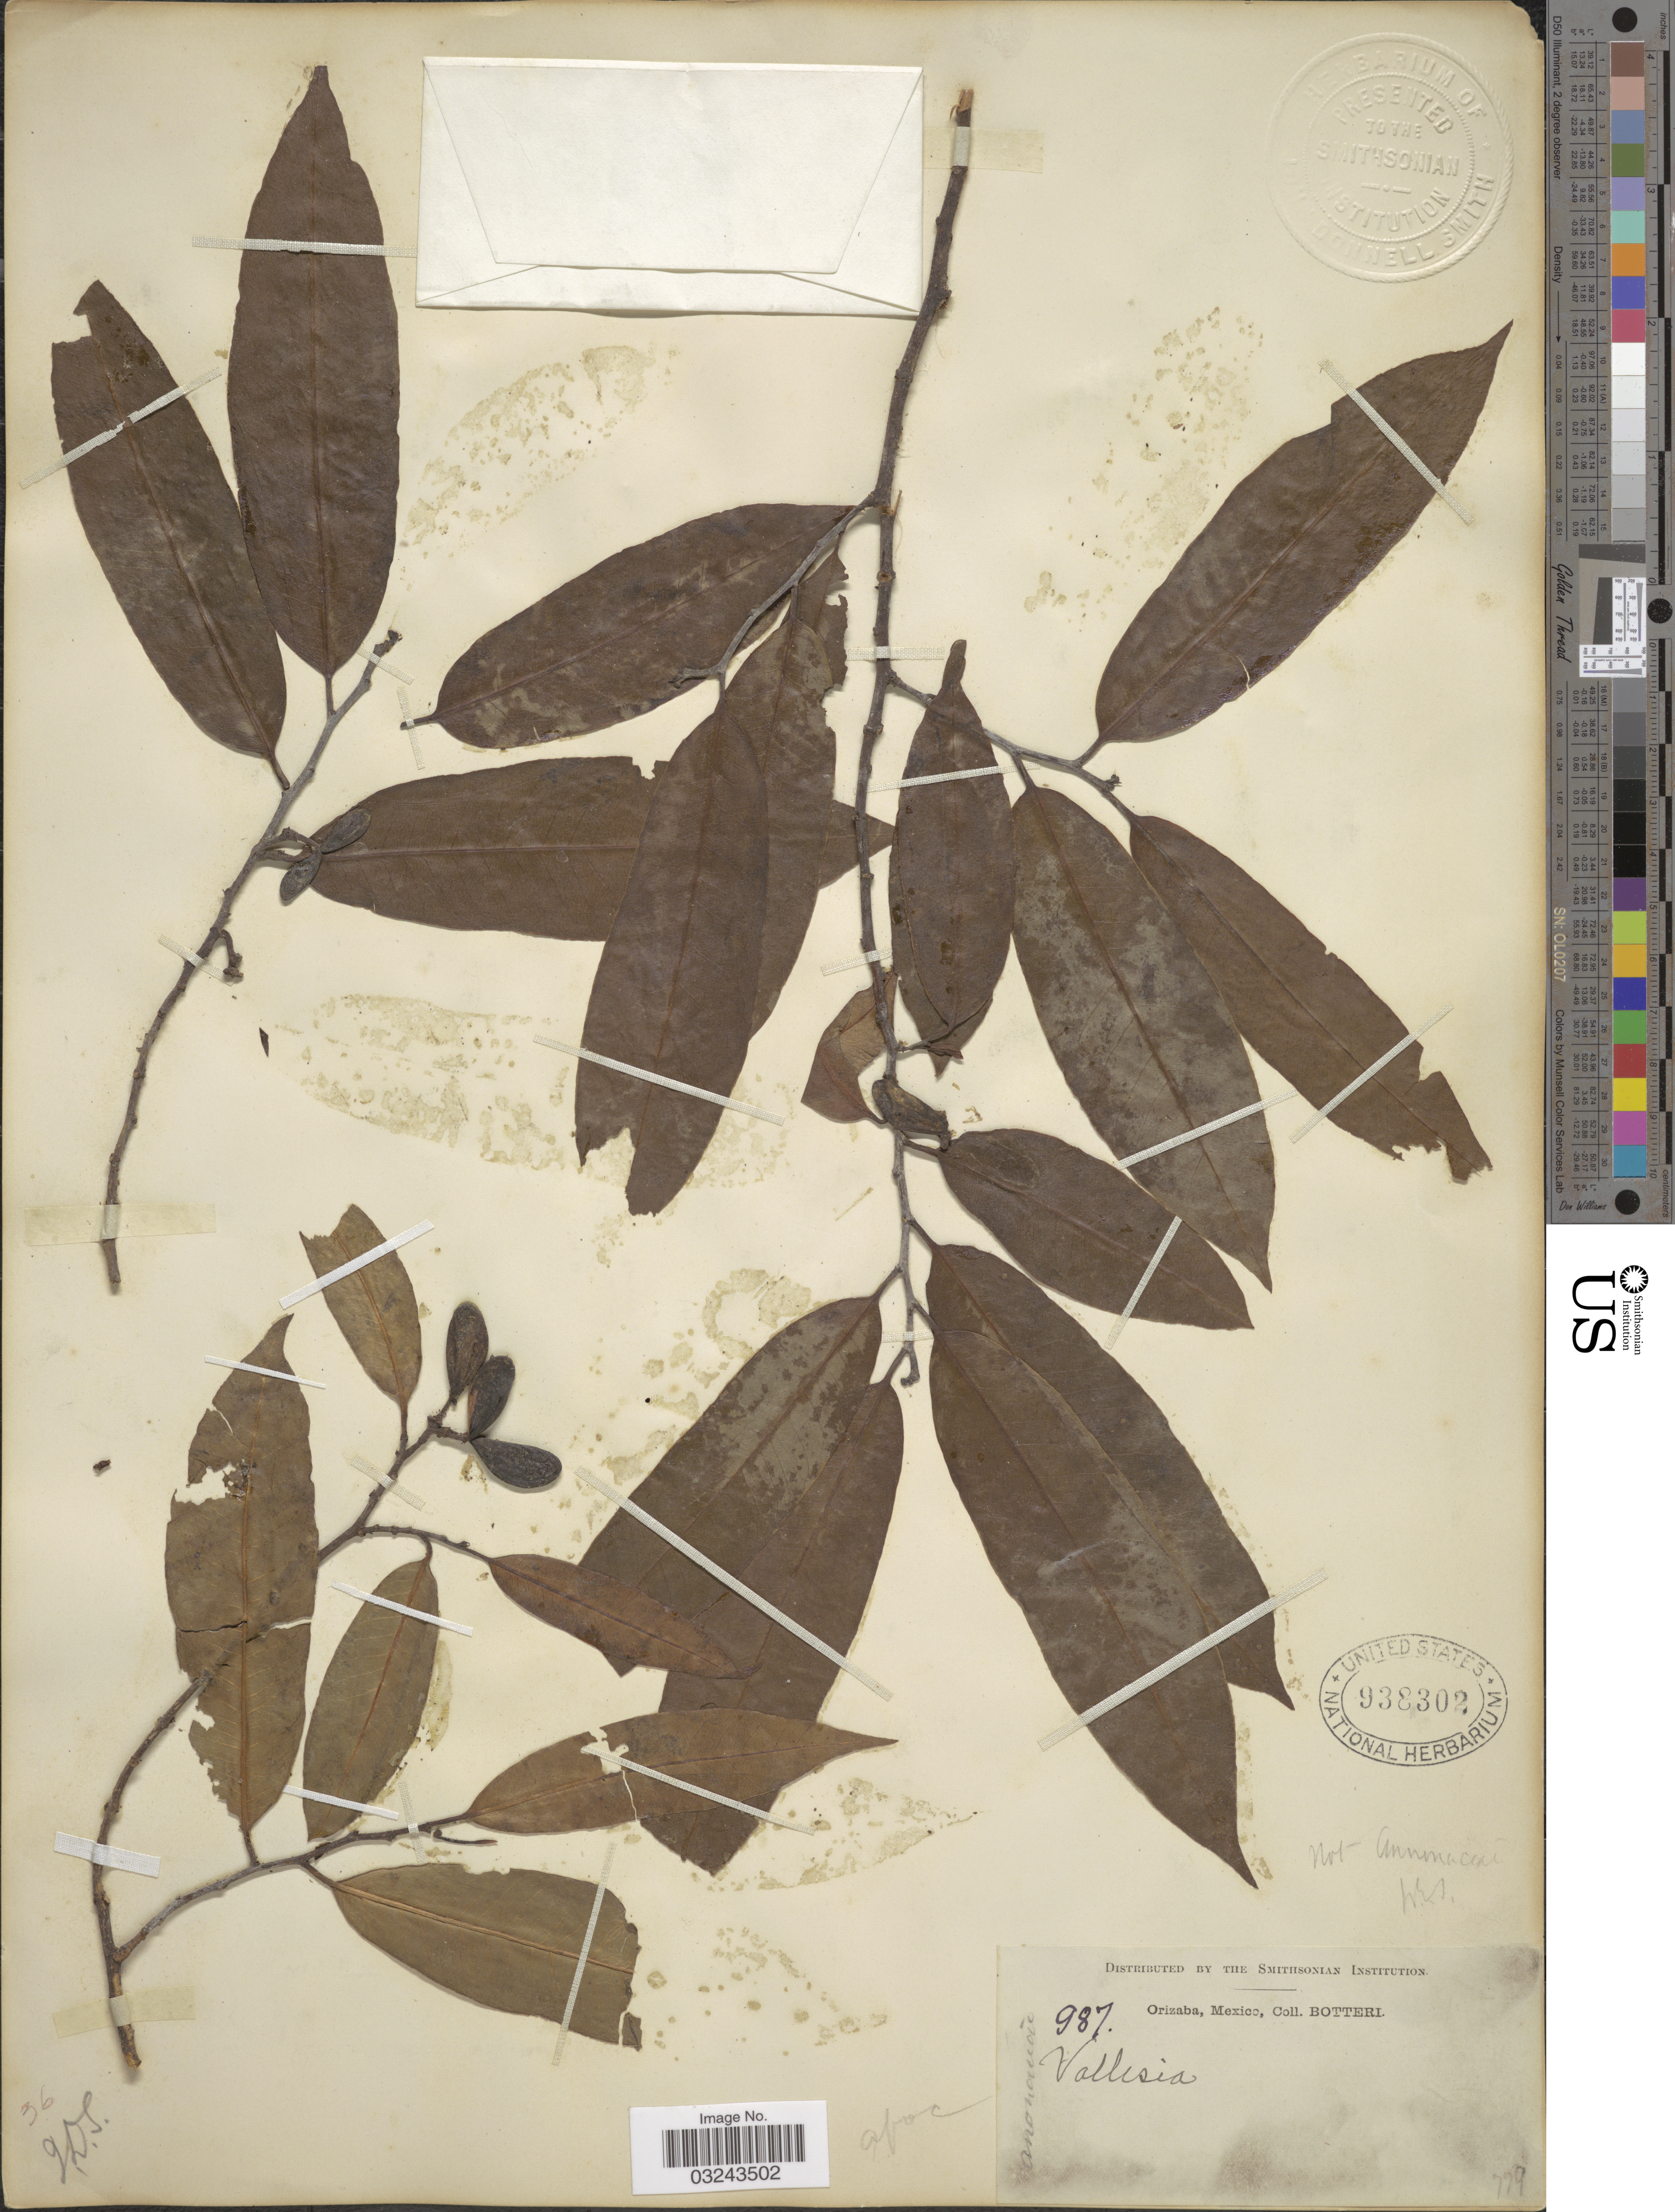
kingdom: Plantae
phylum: Tracheophyta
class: Magnoliopsida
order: Gentianales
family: Apocynaceae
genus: Vallesia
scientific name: Vallesia sp.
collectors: -. Botteri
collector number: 987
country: Mexico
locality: Orizaba, Mexico.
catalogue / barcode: US 938302